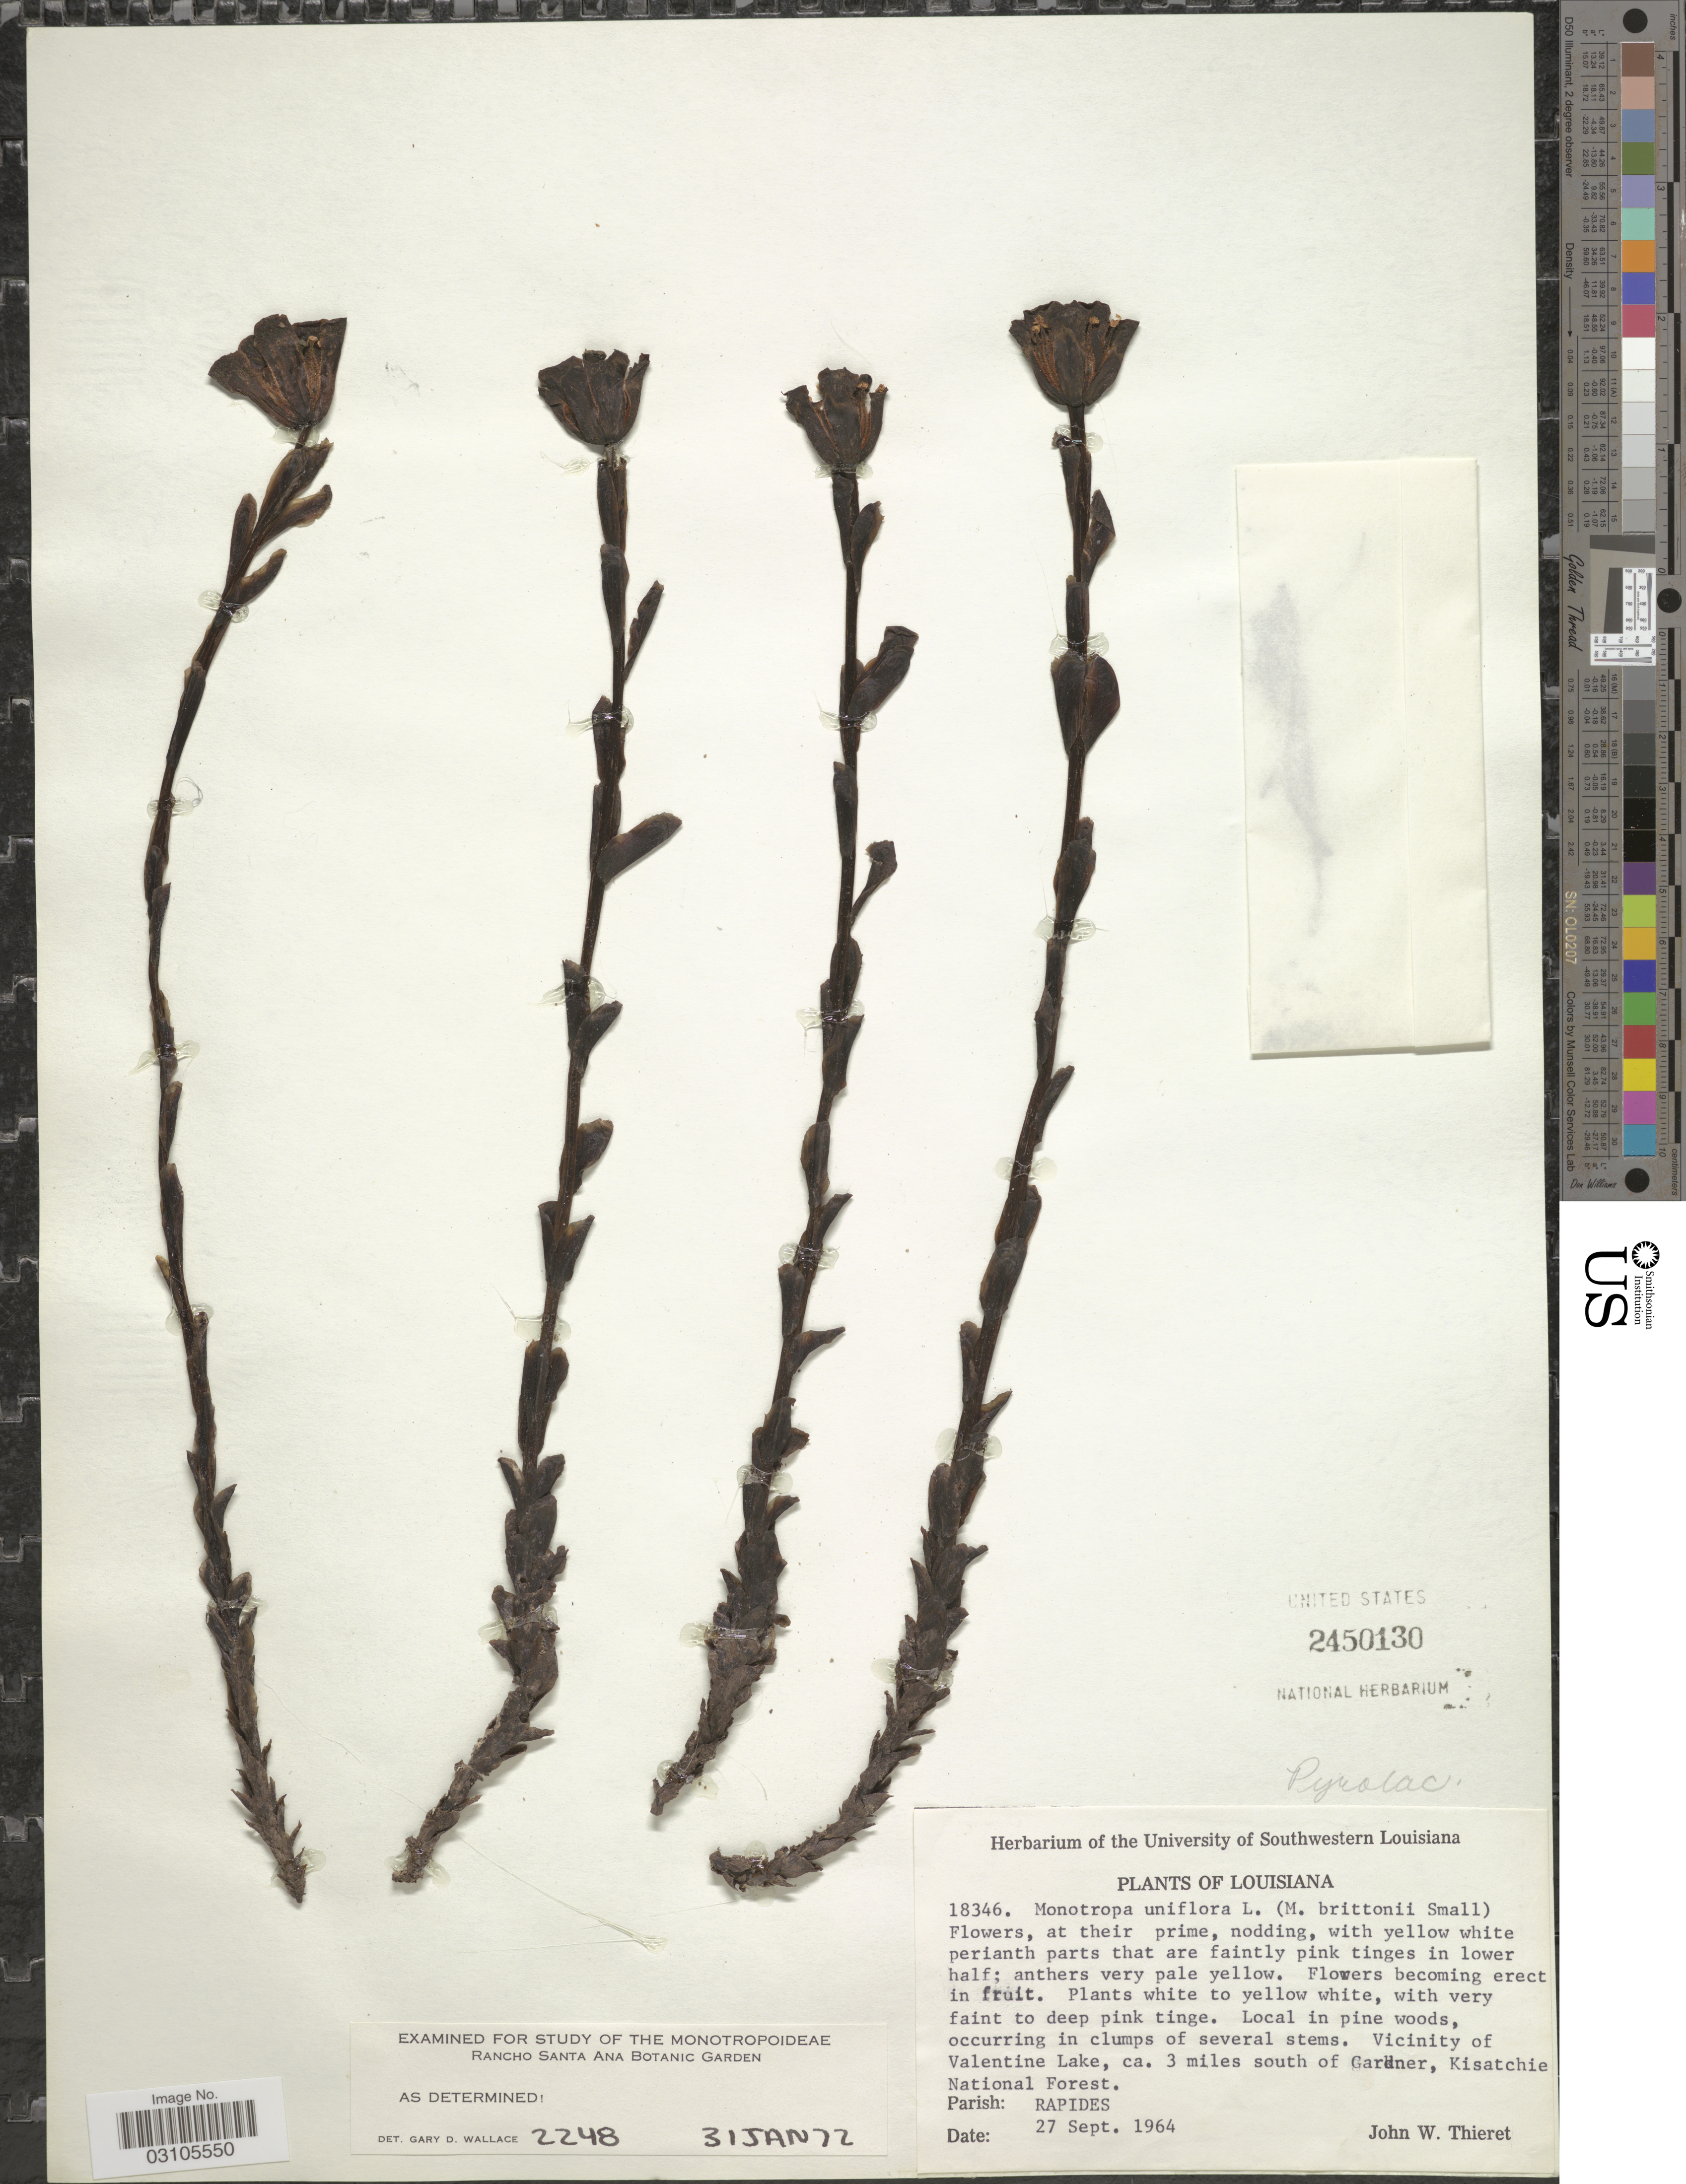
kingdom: Plantae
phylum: Tracheophyta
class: Magnoliopsida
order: Ericales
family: Ericaceae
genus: Monotropa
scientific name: Monotropa uniflora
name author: L.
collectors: J. W. Thieret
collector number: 18346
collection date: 1964-09-27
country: United States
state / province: Louisiana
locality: Vicinity of Valentine Lake, ca. 3 miles south of Gardner, Kisathcie National Forest. Parish: Rapides.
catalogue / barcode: US 2450130